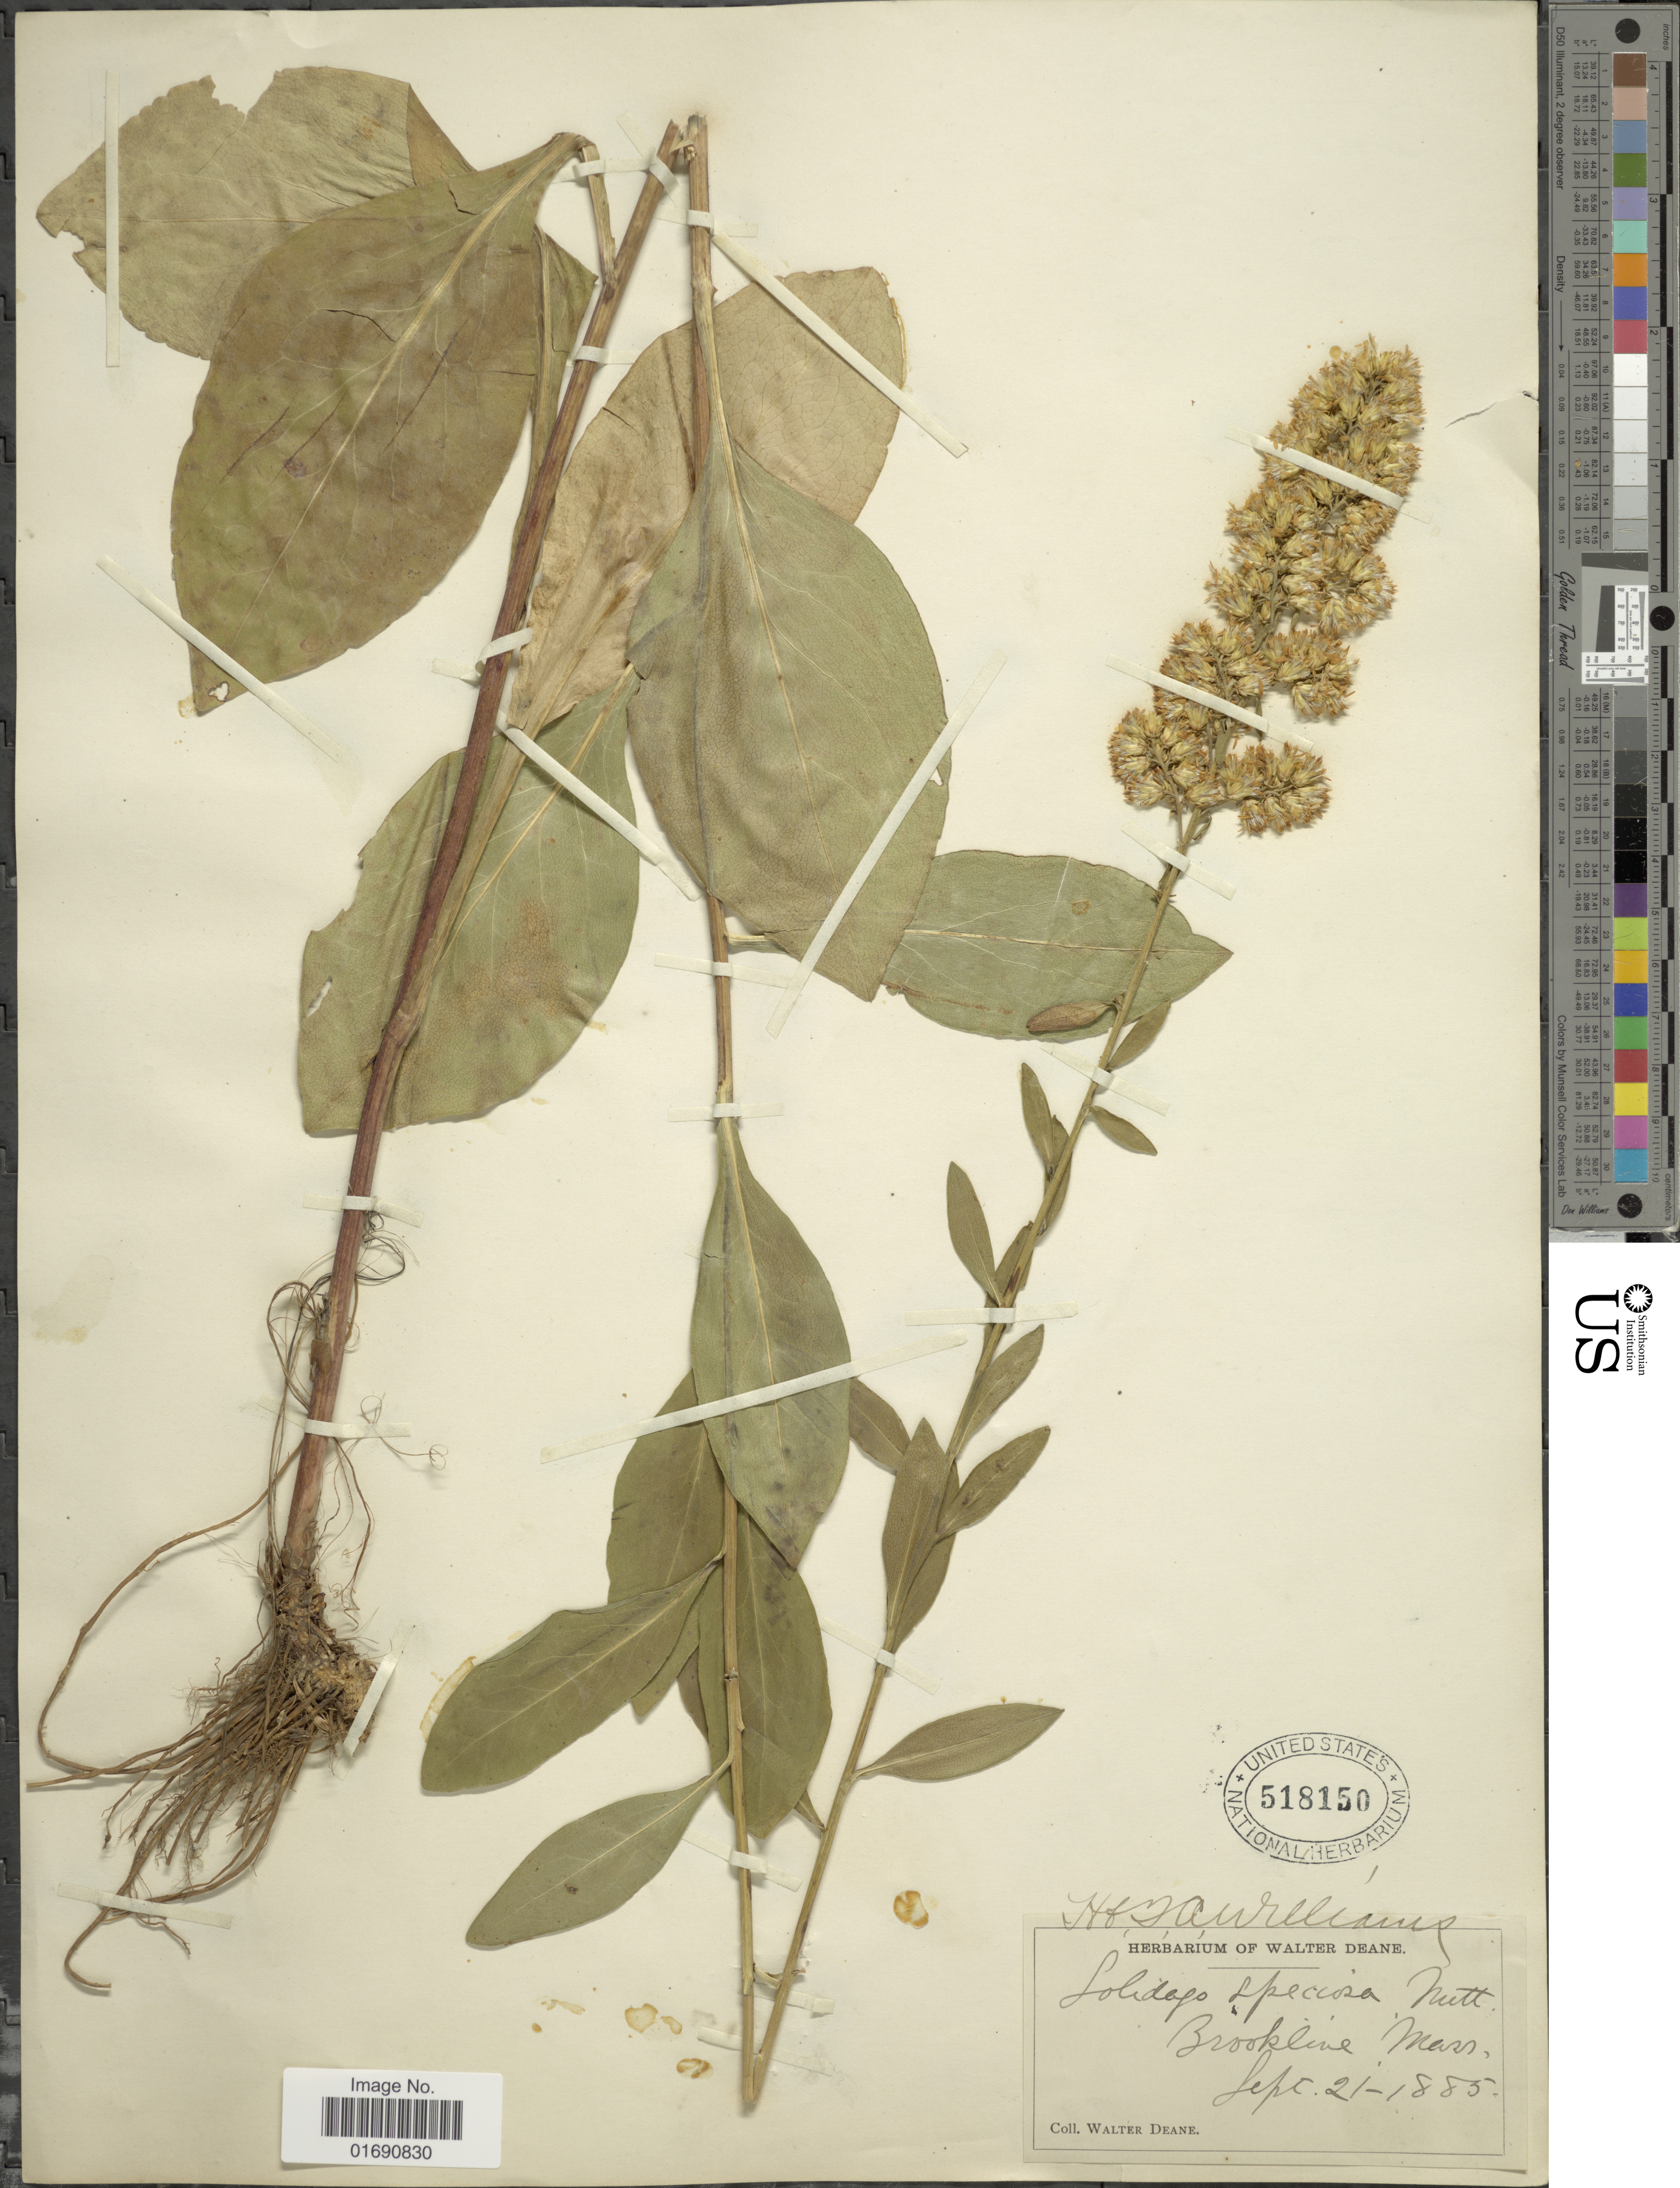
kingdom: Plantae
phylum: Tracheophyta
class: Magnoliopsida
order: Asterales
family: Asteraceae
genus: Solidago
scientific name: Solidago speciosa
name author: Nutt.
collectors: W. Deane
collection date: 1885-09-21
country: United States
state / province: Massachusetts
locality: Brookline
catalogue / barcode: US 518150